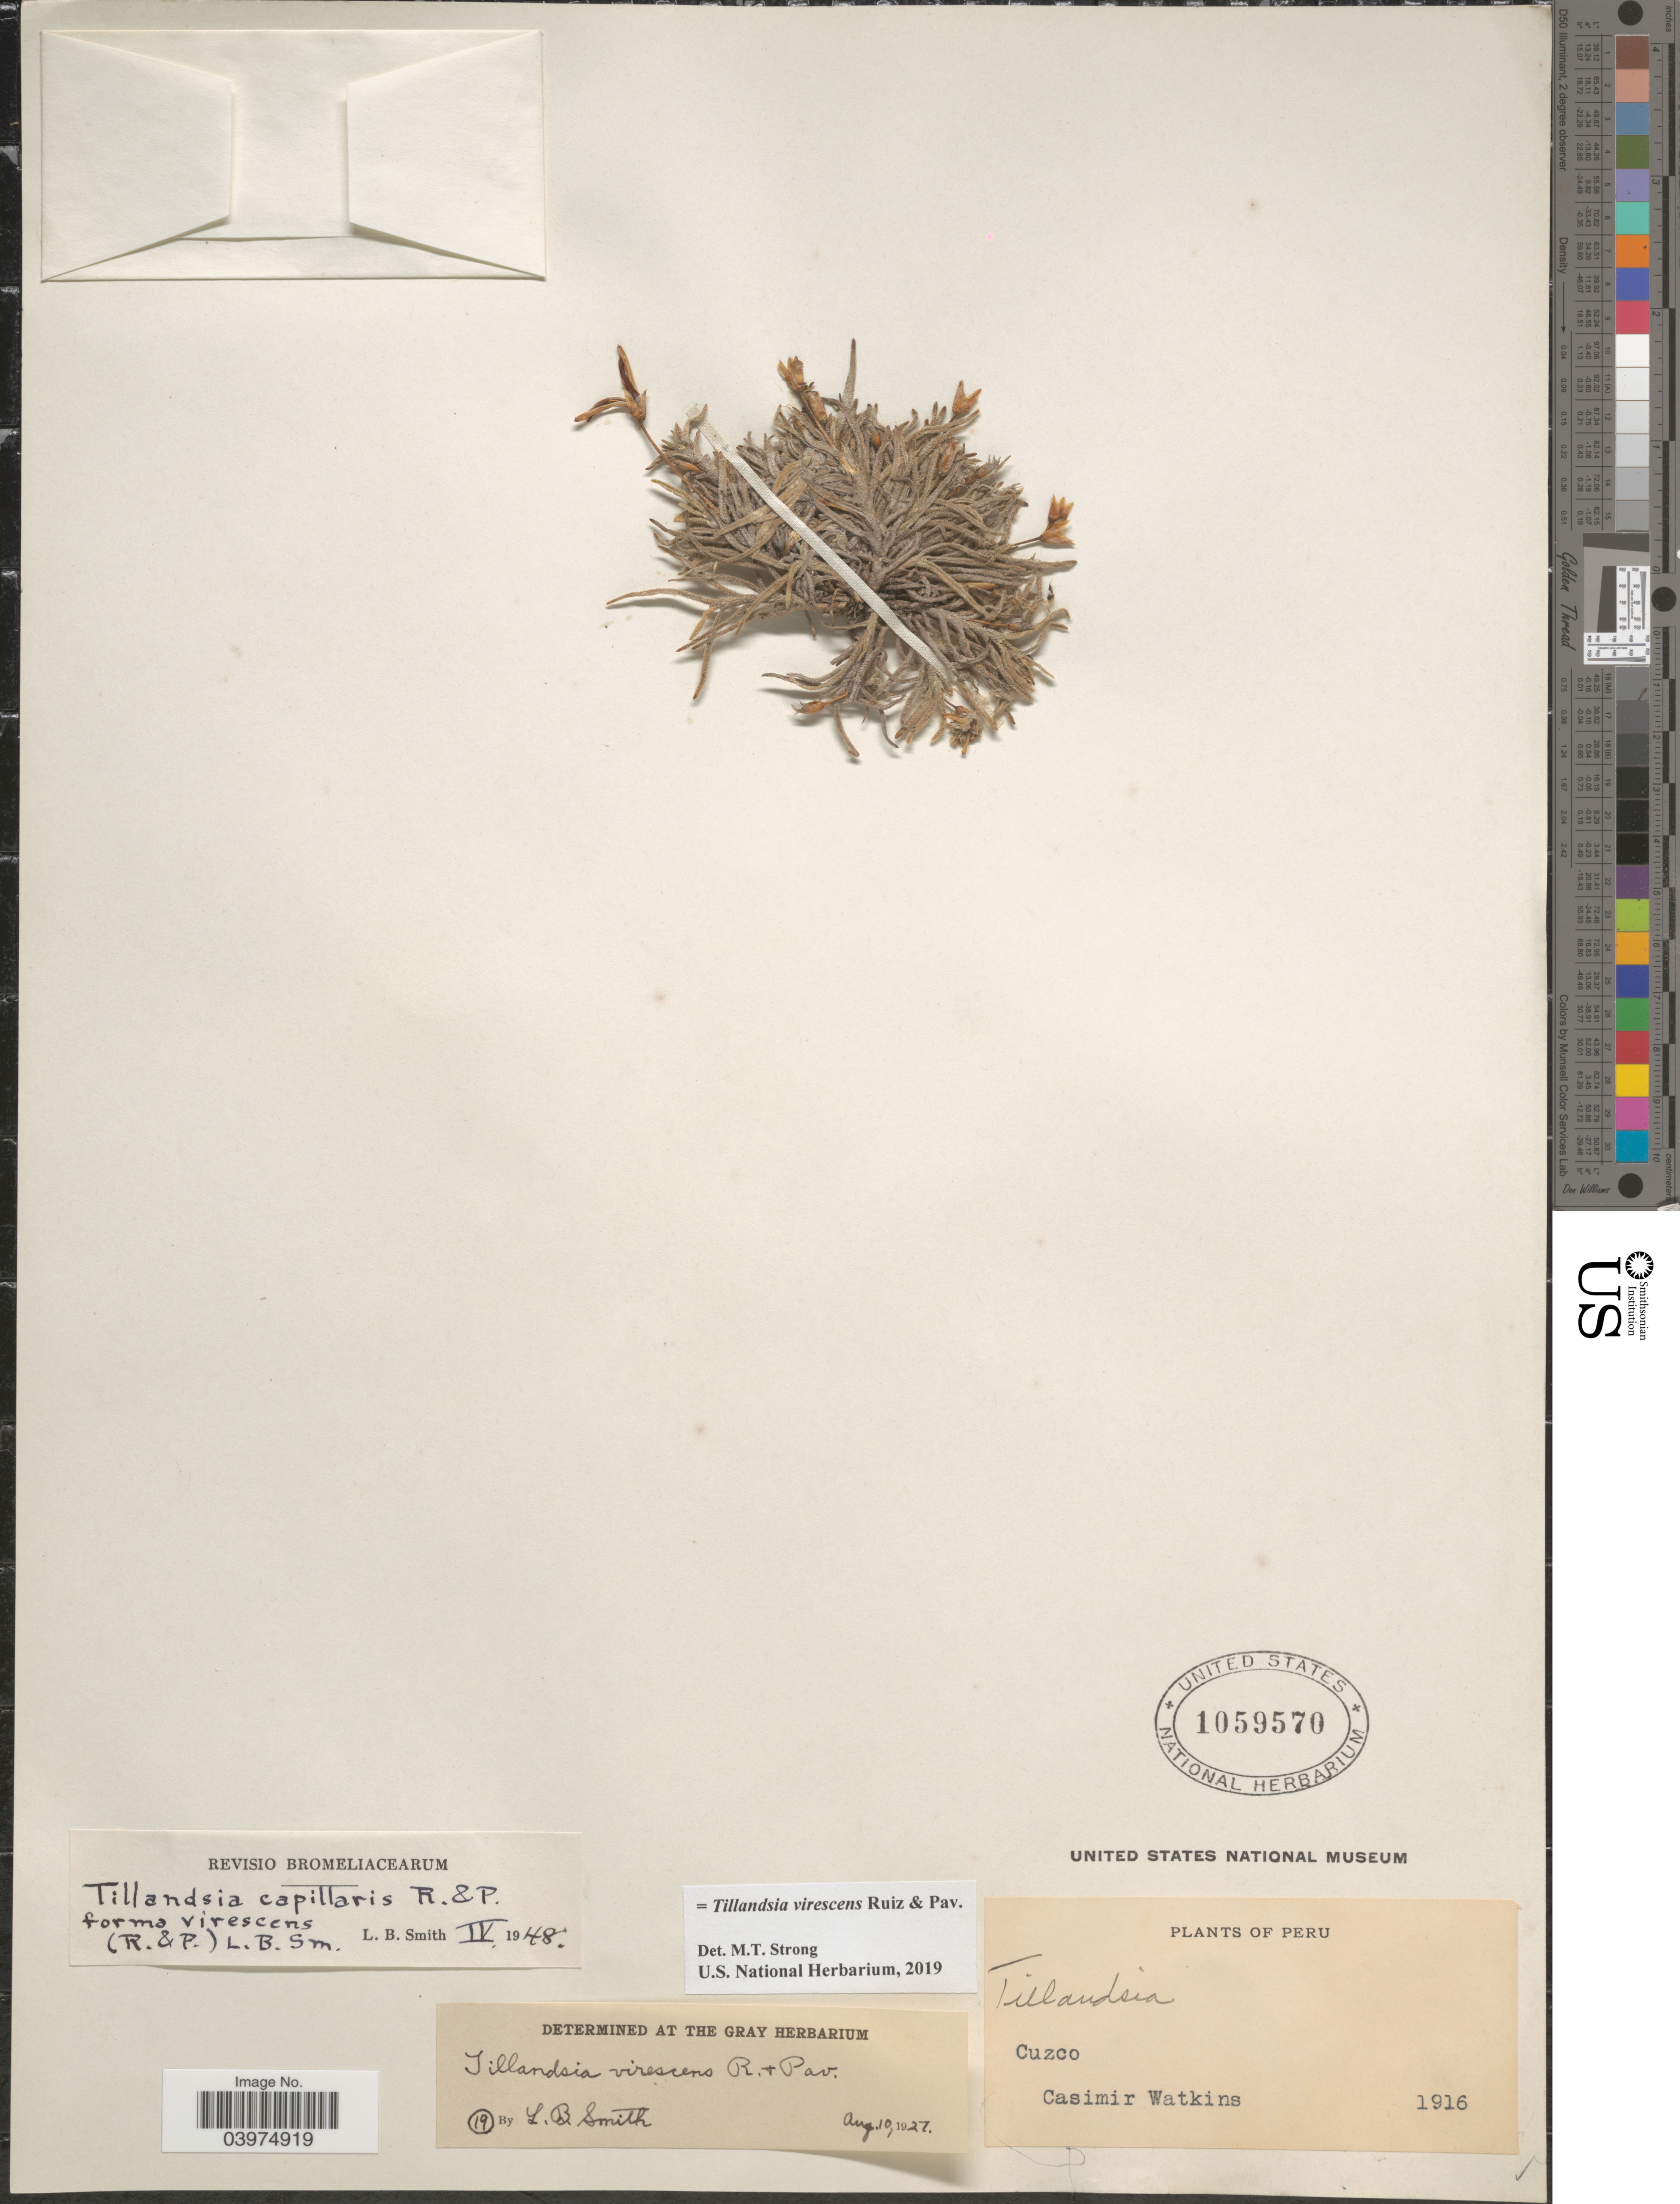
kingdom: Plantae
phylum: Tracheophyta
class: Liliopsida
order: Poales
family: Bromeliaceae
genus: Tillandsia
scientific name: Tillandsia virescens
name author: Ruiz & Pav.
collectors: C. Watkins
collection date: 1916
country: Peru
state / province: Cusco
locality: Cuzco.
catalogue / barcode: US 1059570